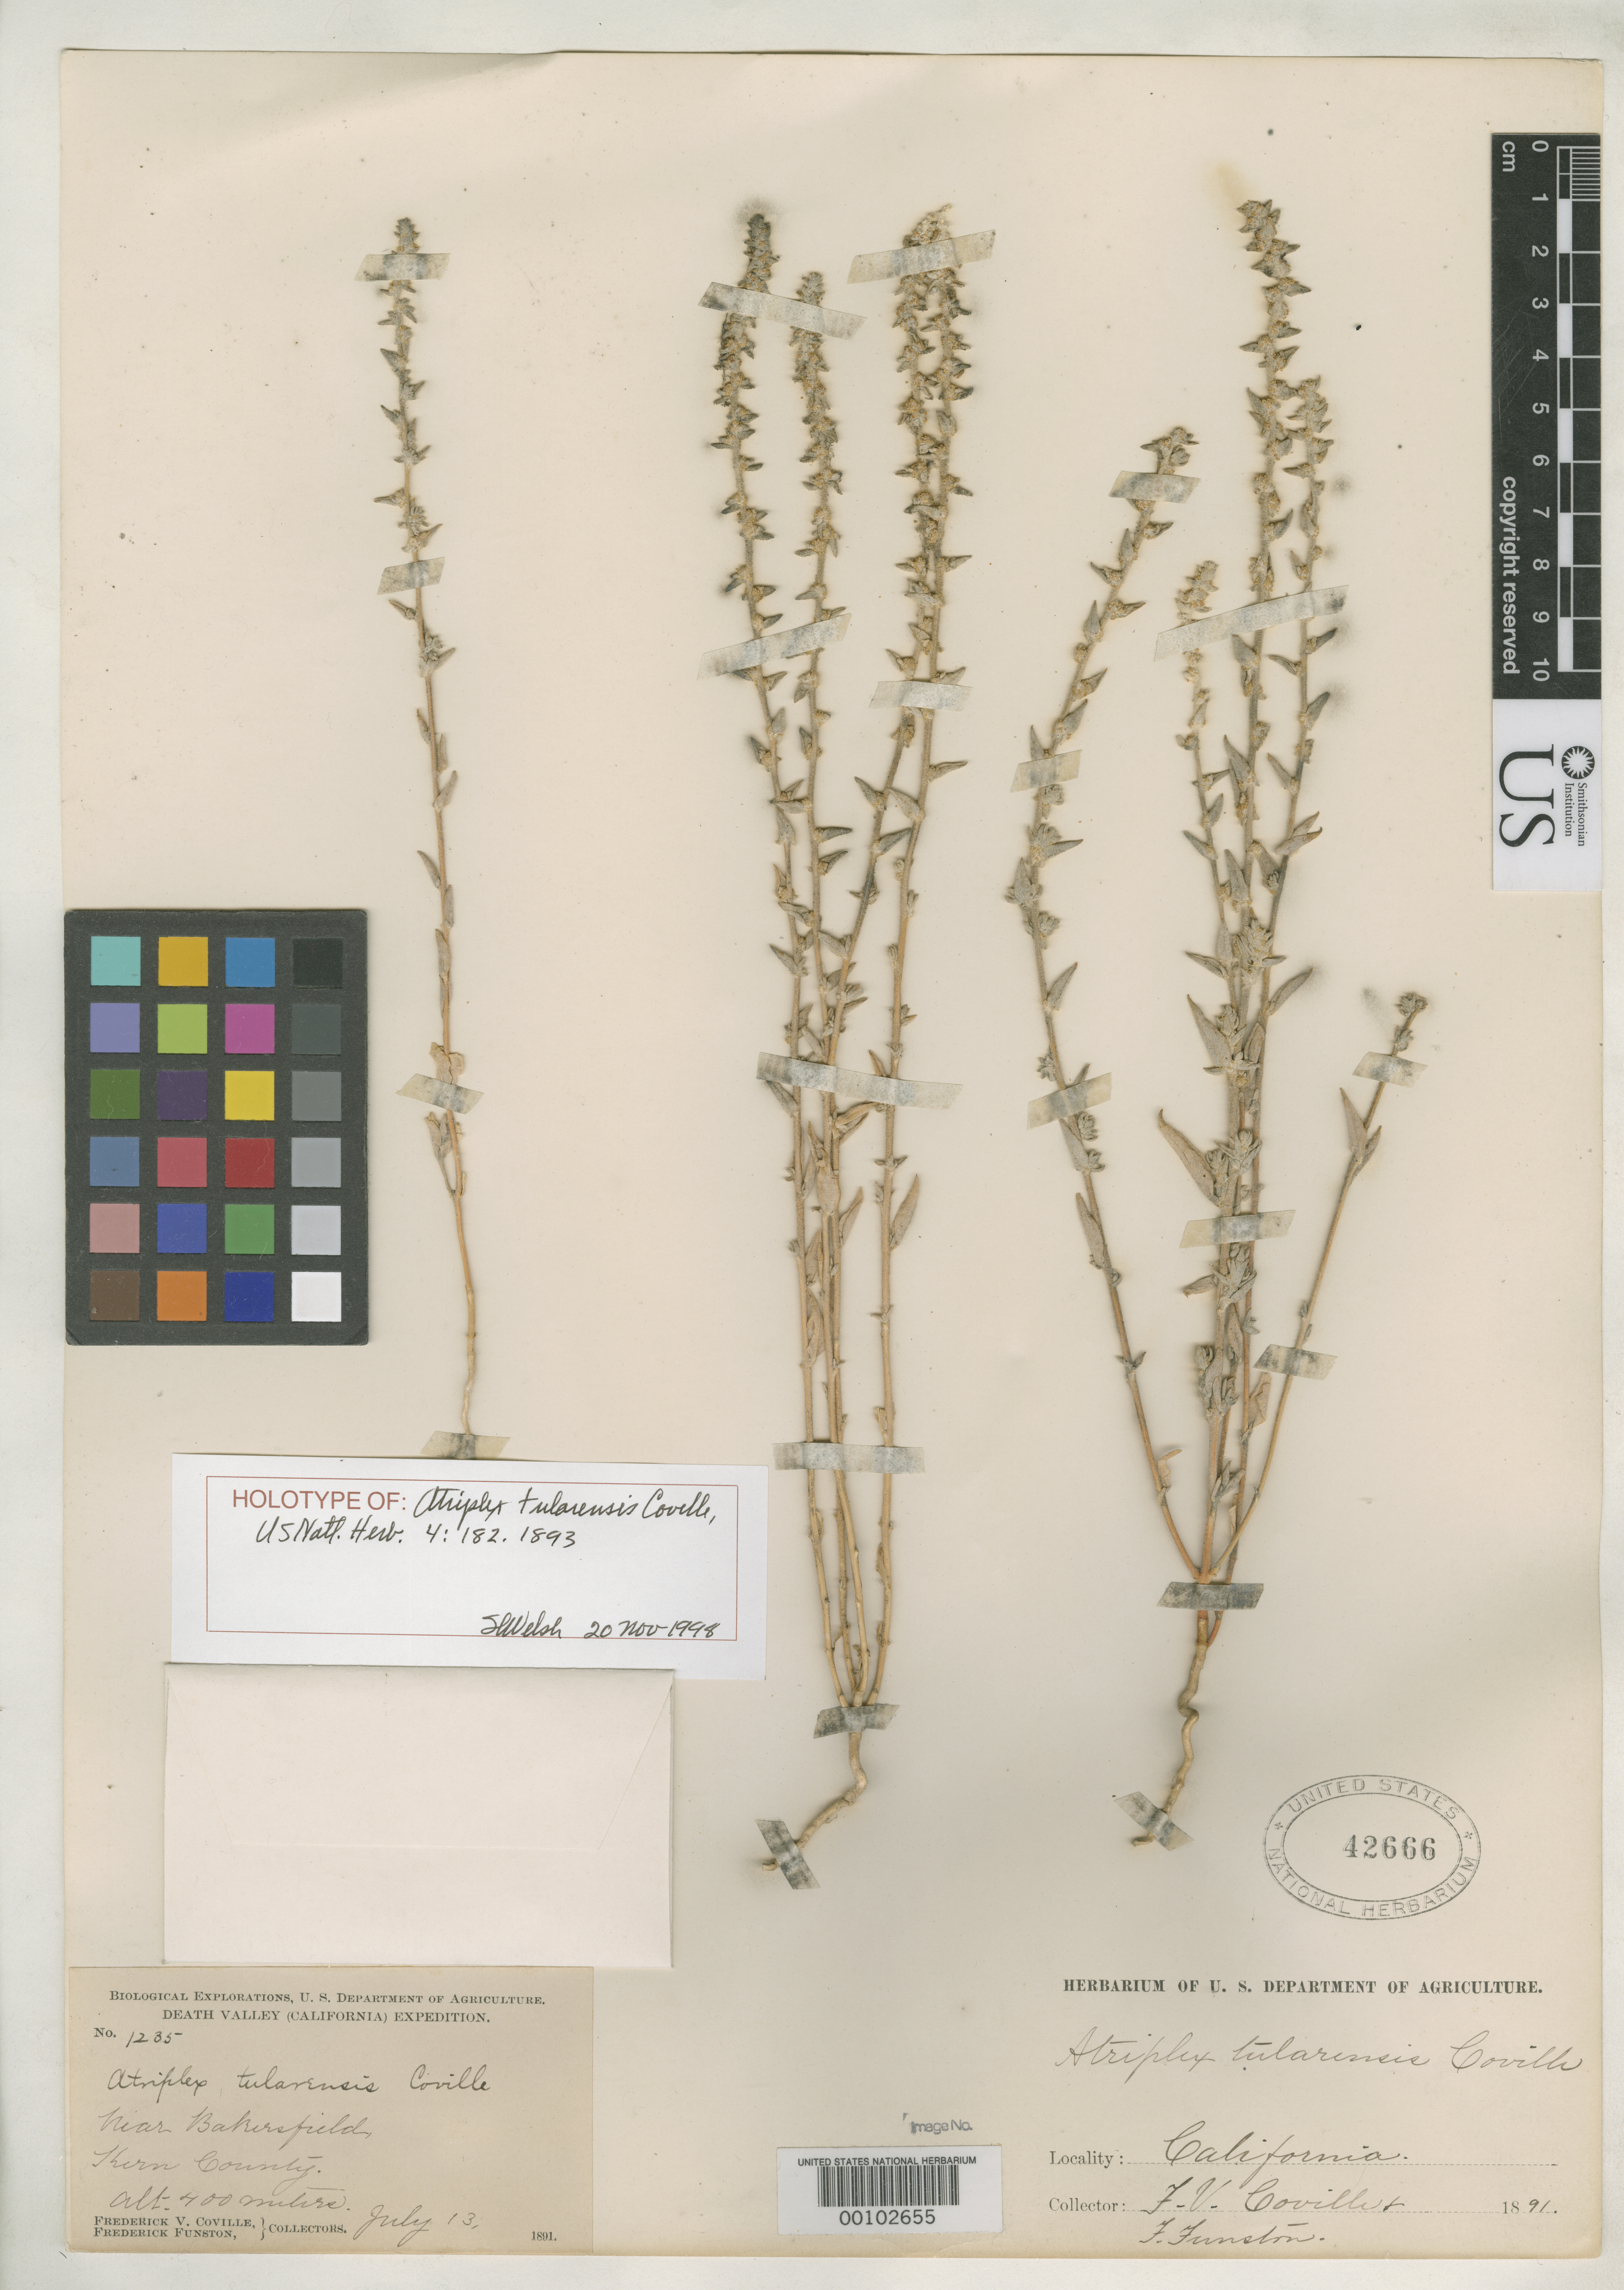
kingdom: Plantae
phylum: Tracheophyta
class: Magnoliopsida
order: Caryophyllales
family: Amaranthaceae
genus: Atriplex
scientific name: Atriplex tularensis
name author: Coville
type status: Holotype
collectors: F. V. Coville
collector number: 1235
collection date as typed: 13 Jul 1891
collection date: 1891-07-13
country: United States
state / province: California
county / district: Kern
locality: Near Bakersfield, Tulare plains.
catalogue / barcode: US 42666